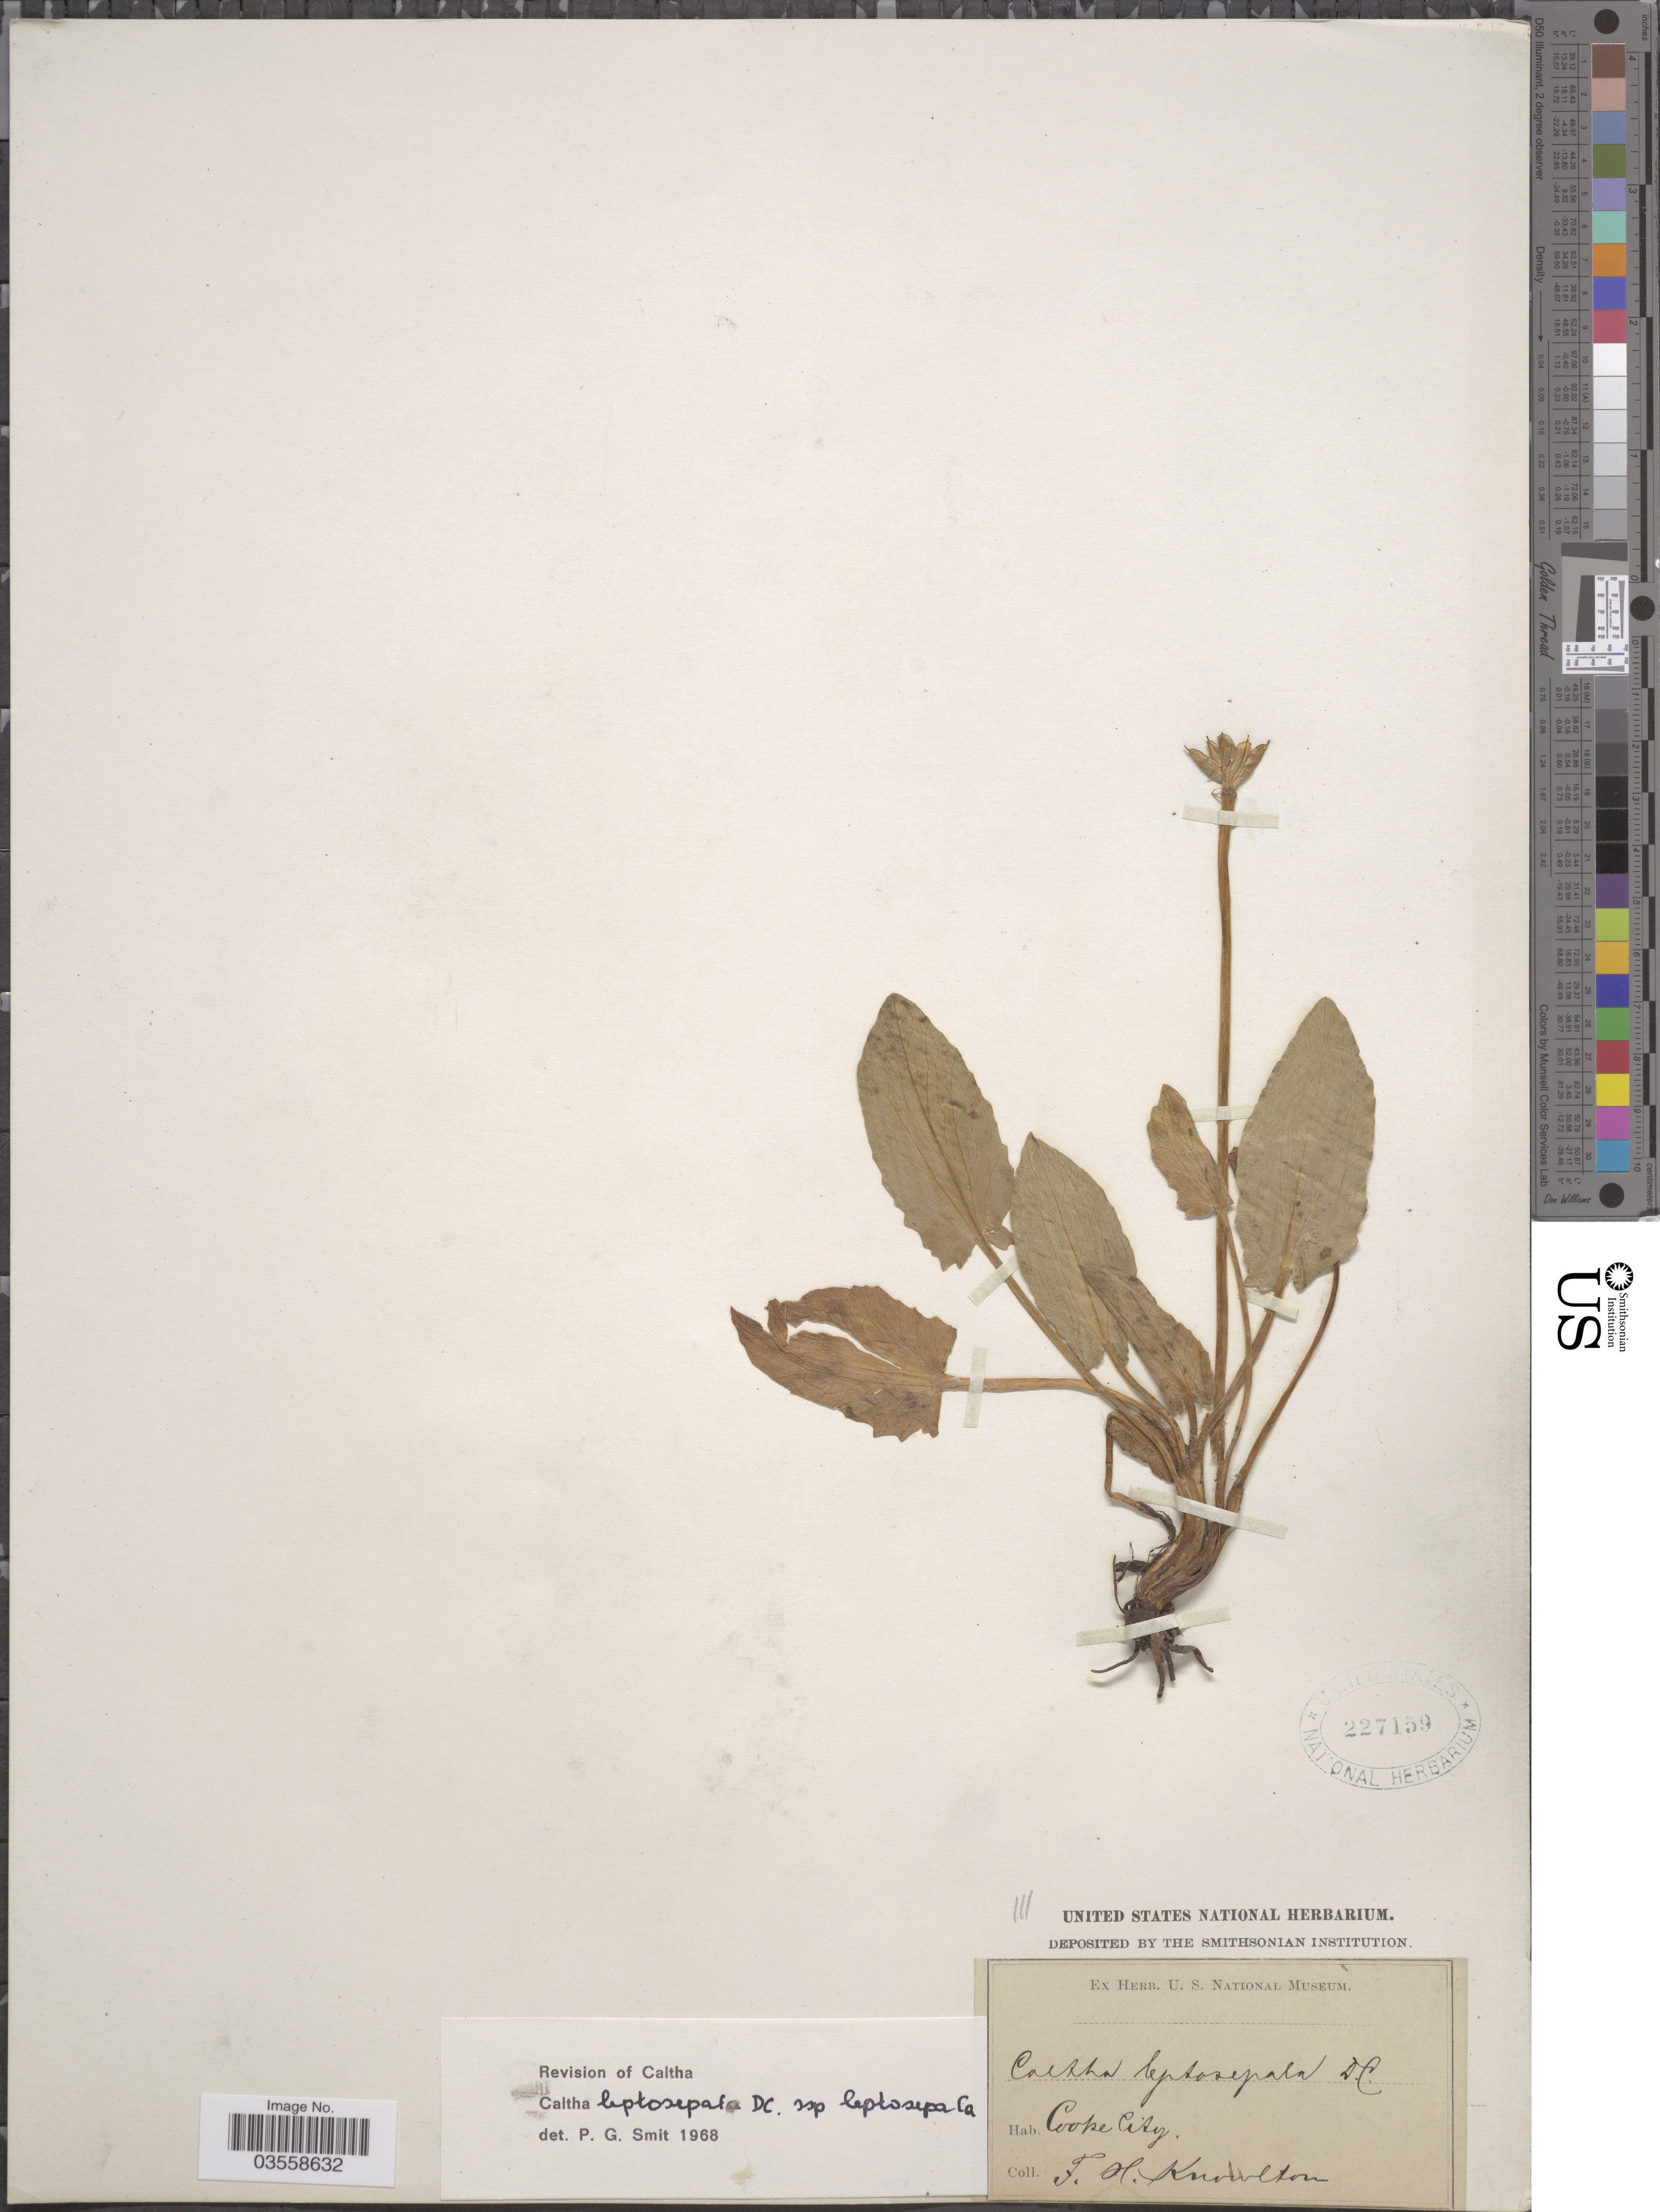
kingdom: Plantae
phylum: Tracheophyta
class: Magnoliopsida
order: Ranunculales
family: Ranunculaceae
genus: Caltha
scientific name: Caltha leptosepala subsp. leptosepala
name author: DC.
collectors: F. H. Knowlton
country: United States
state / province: Montana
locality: Cooke City.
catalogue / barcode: US 227159